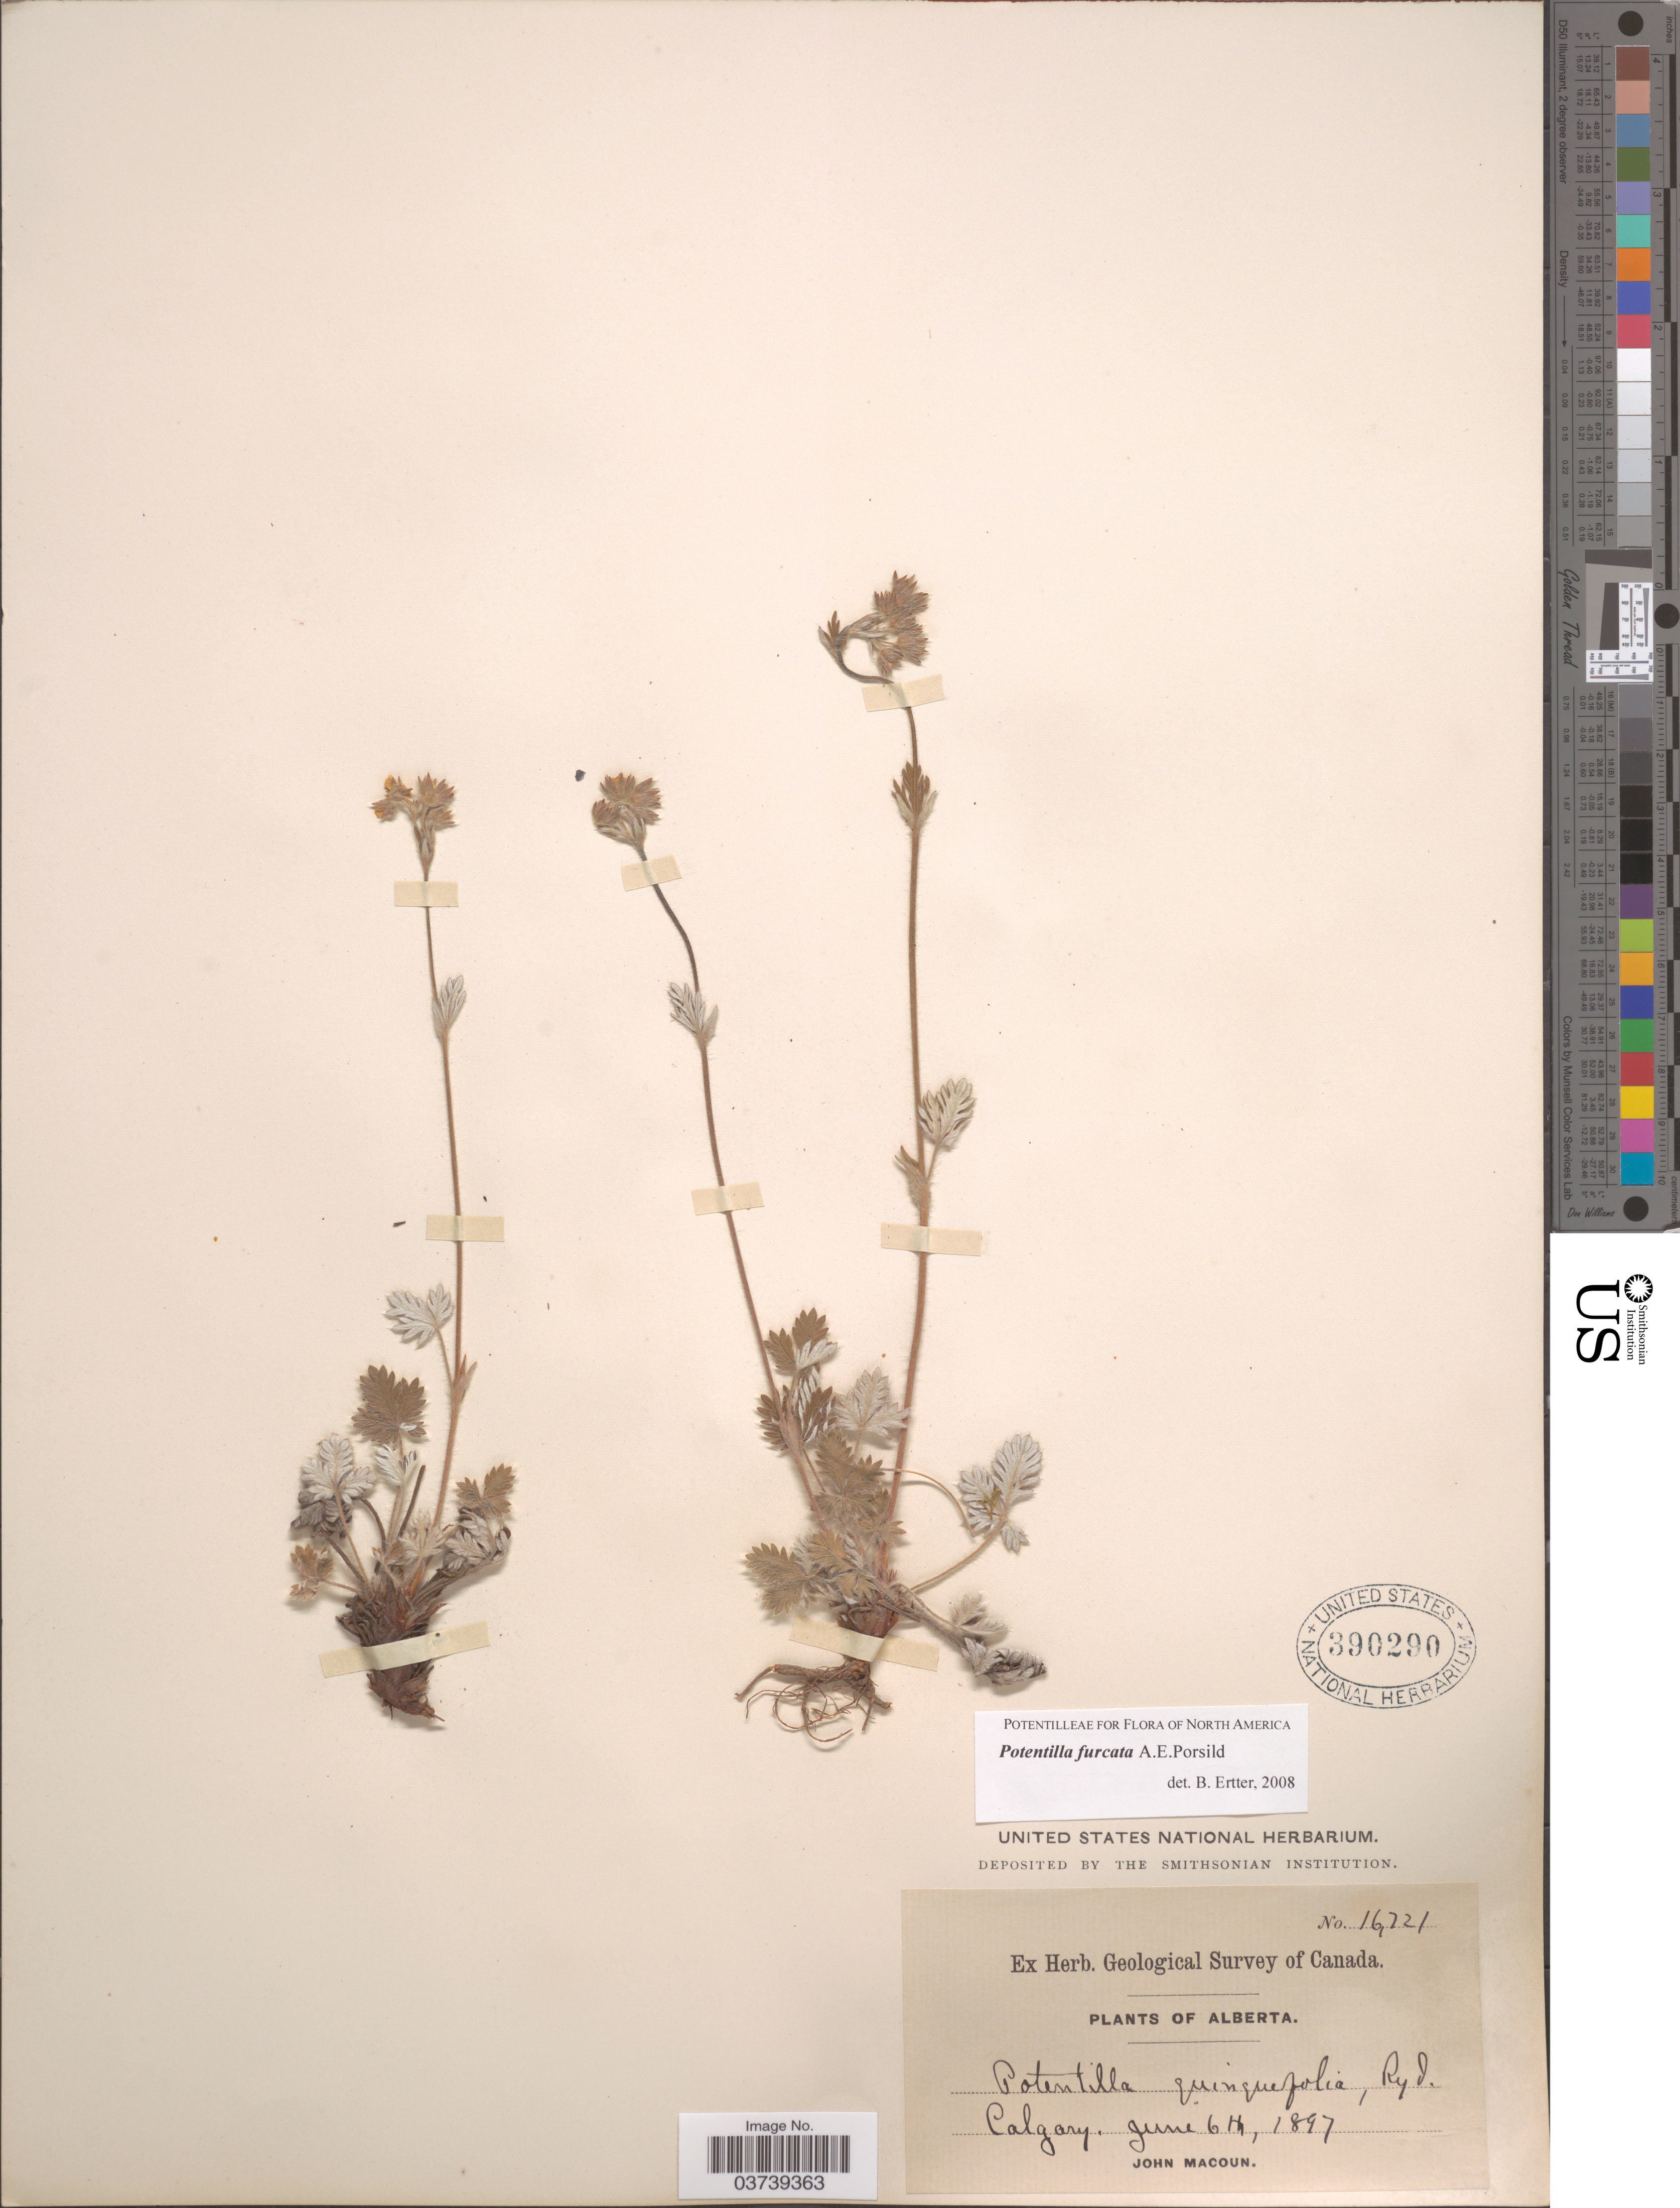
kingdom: Plantae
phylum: Tracheophyta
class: Magnoliopsida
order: Rosales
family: Rosaceae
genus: Potentilla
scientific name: Potentilla furcata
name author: A.E. Porsild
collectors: J. Macoun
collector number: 16721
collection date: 1897-06-06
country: Canada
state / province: Alberta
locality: Calgary.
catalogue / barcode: US 360290